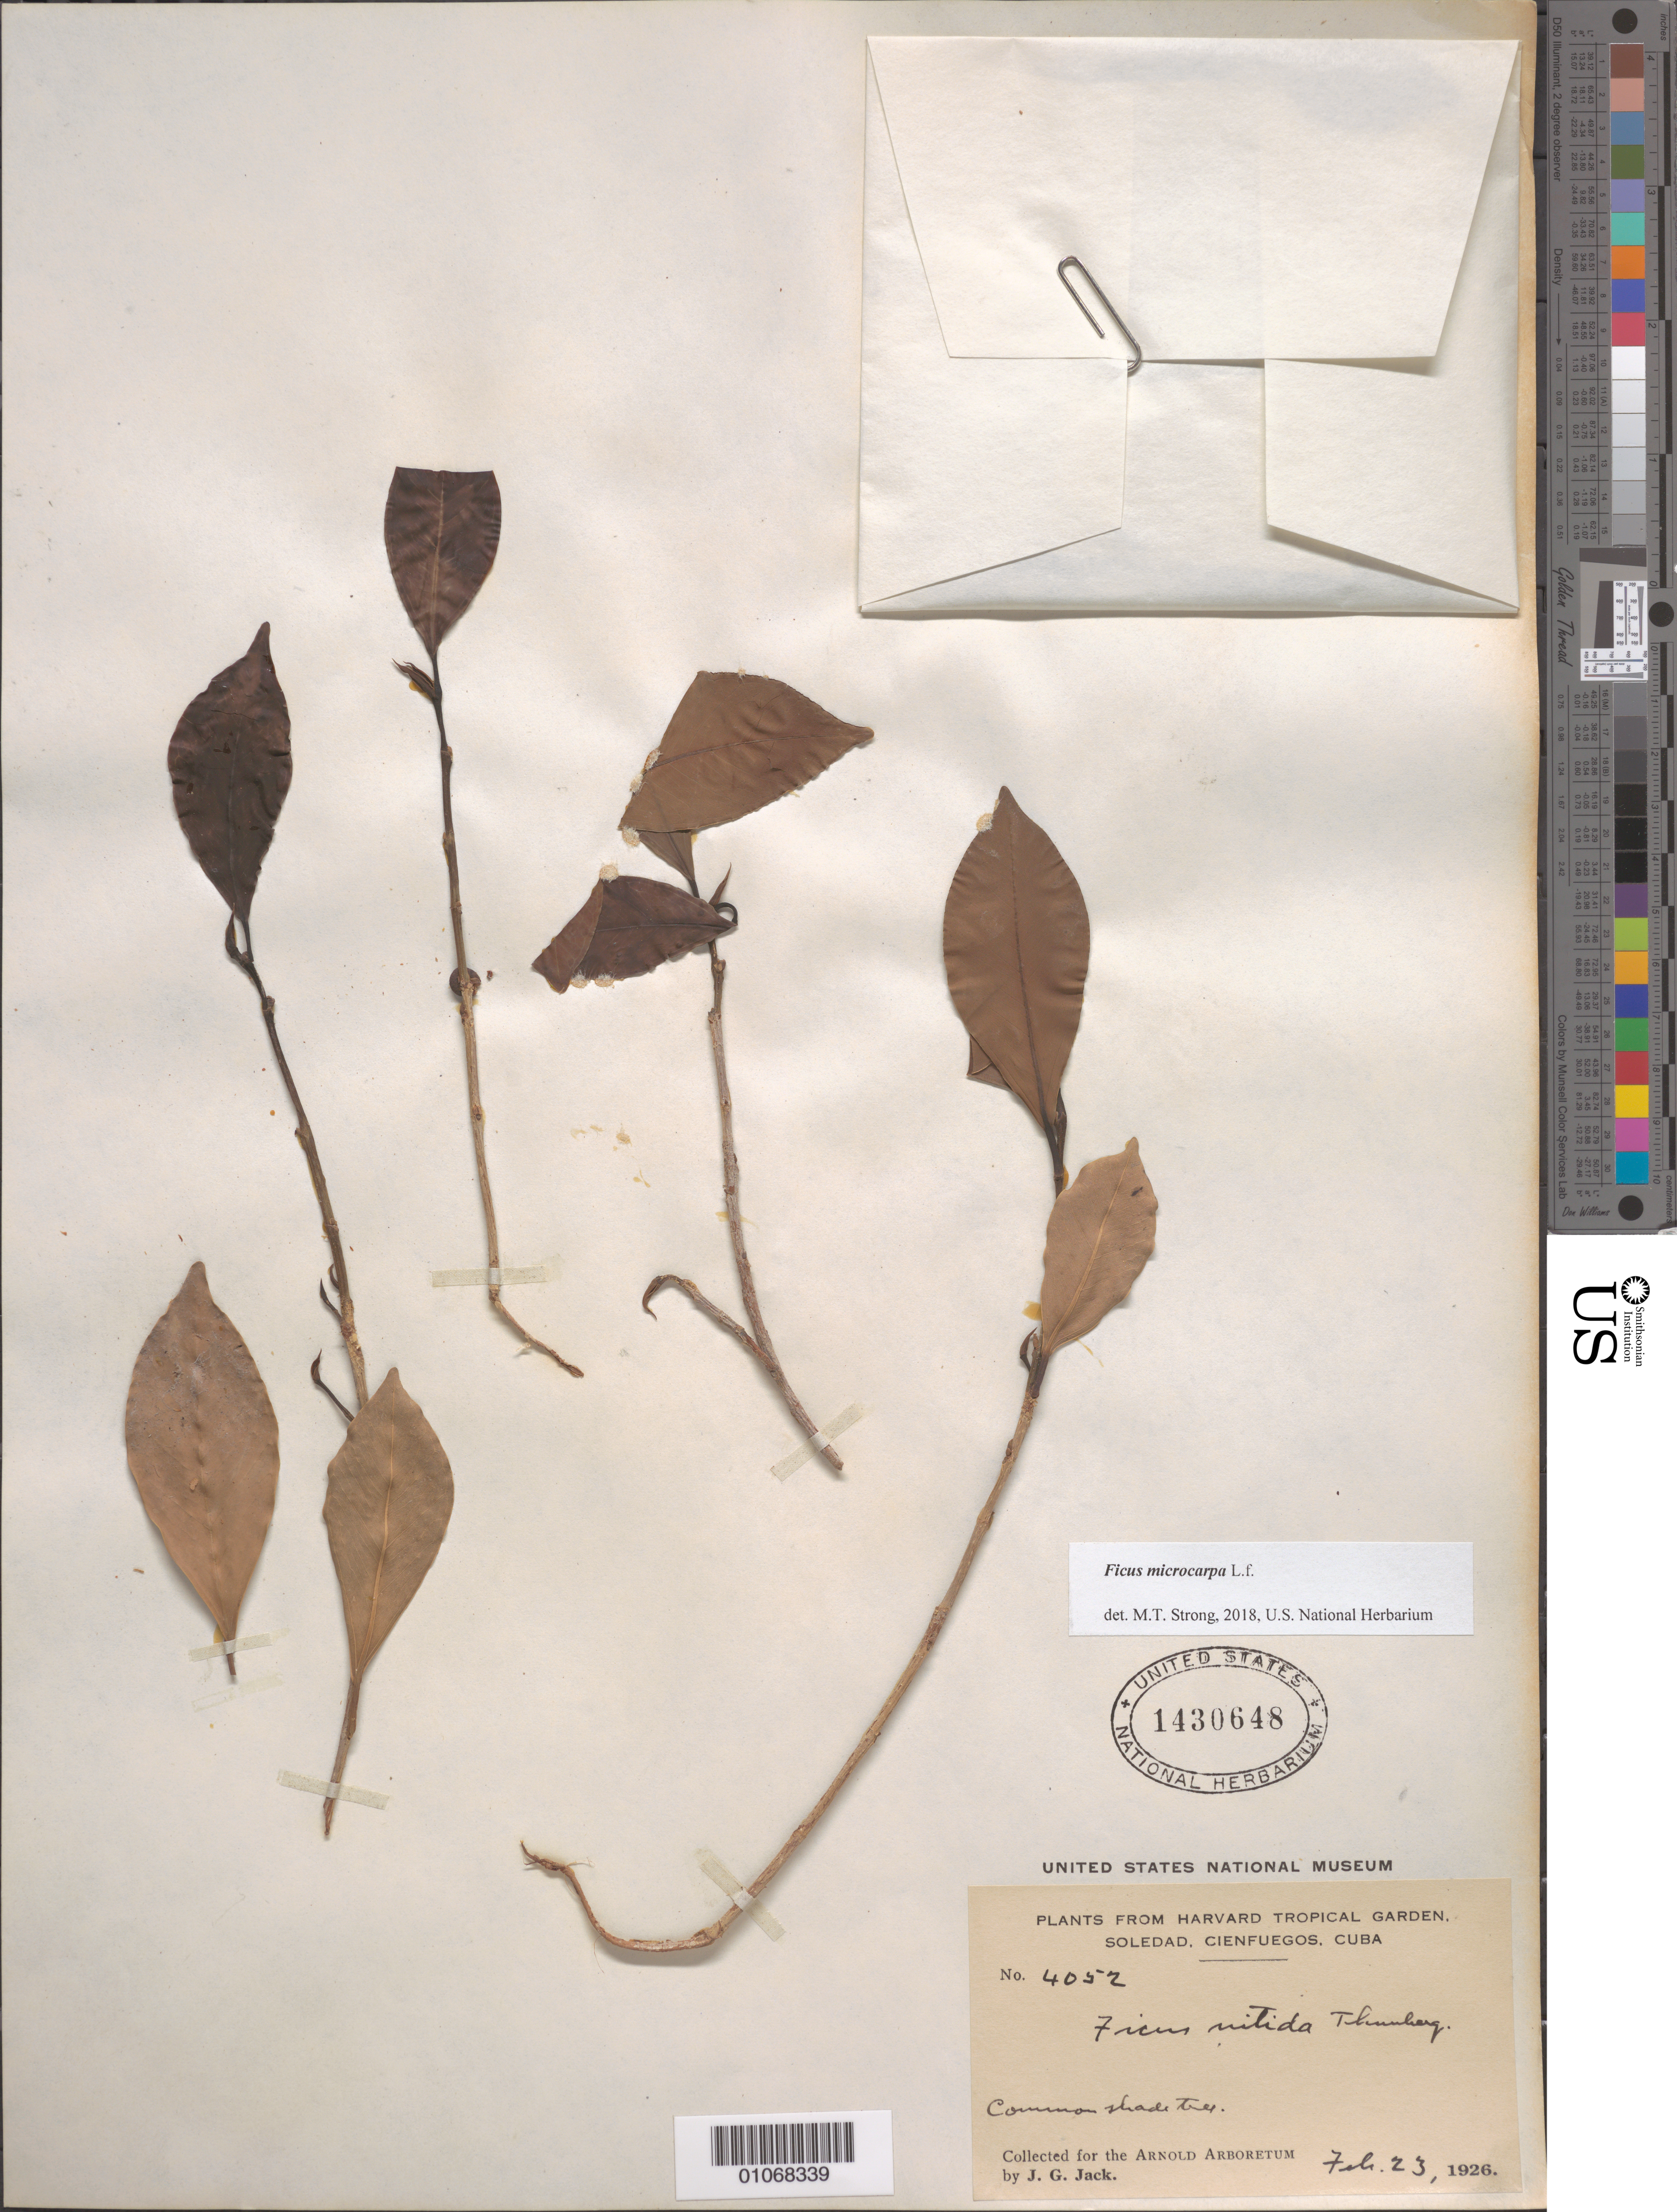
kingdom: Plantae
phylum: Tracheophyta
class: Magnoliopsida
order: Rosales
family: Moraceae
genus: Ficus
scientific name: Ficus microcarpa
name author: L. f.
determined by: Strong, M. T., (US), Smithsonian Institution - National Museum of Natural History (UNITED STATES)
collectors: J. G. Jack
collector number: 4052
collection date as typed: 23 Feb 1926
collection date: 1926-02-23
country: Cuba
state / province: Cienfuegos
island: Cuba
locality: Cienfuegos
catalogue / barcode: US 1430648